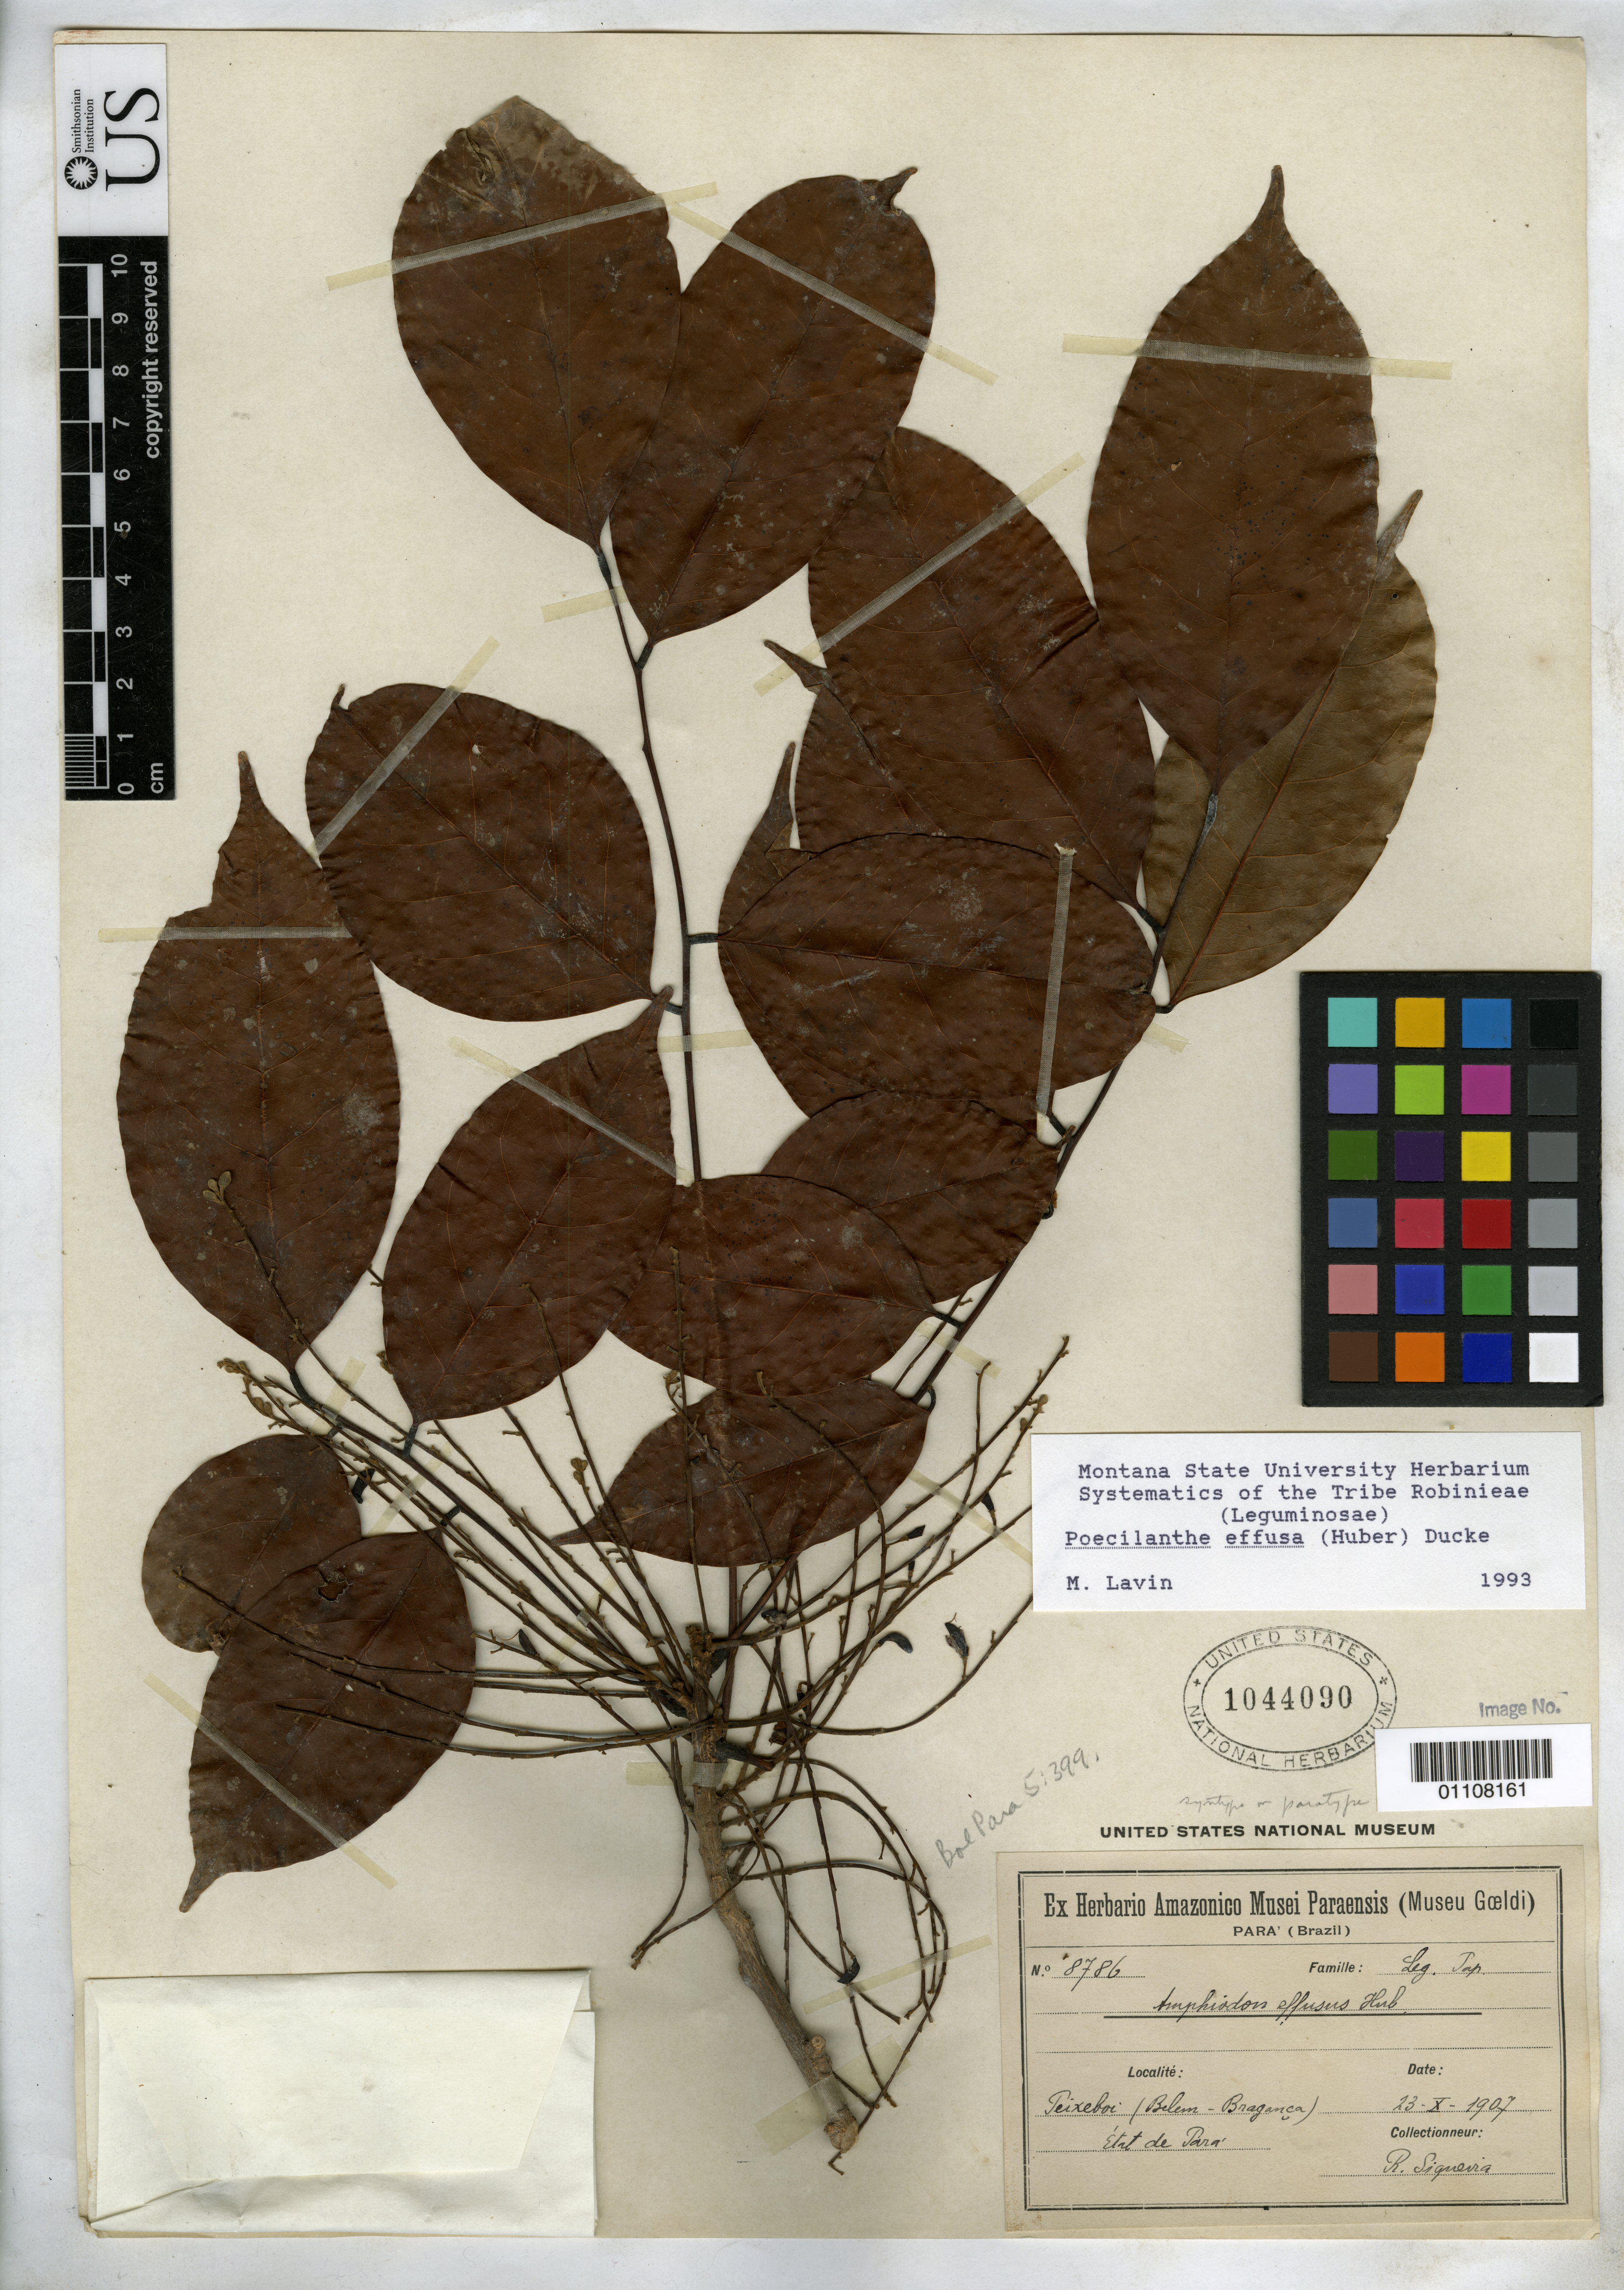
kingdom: Plantae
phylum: Tracheophyta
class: Magnoliopsida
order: Fabales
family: Fabaceae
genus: Amphiodon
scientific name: Amphiodon effusus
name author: Huber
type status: Syntype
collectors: R. Siqueira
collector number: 8786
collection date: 1907-10-23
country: Brazil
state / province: Pará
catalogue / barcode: US 1044090